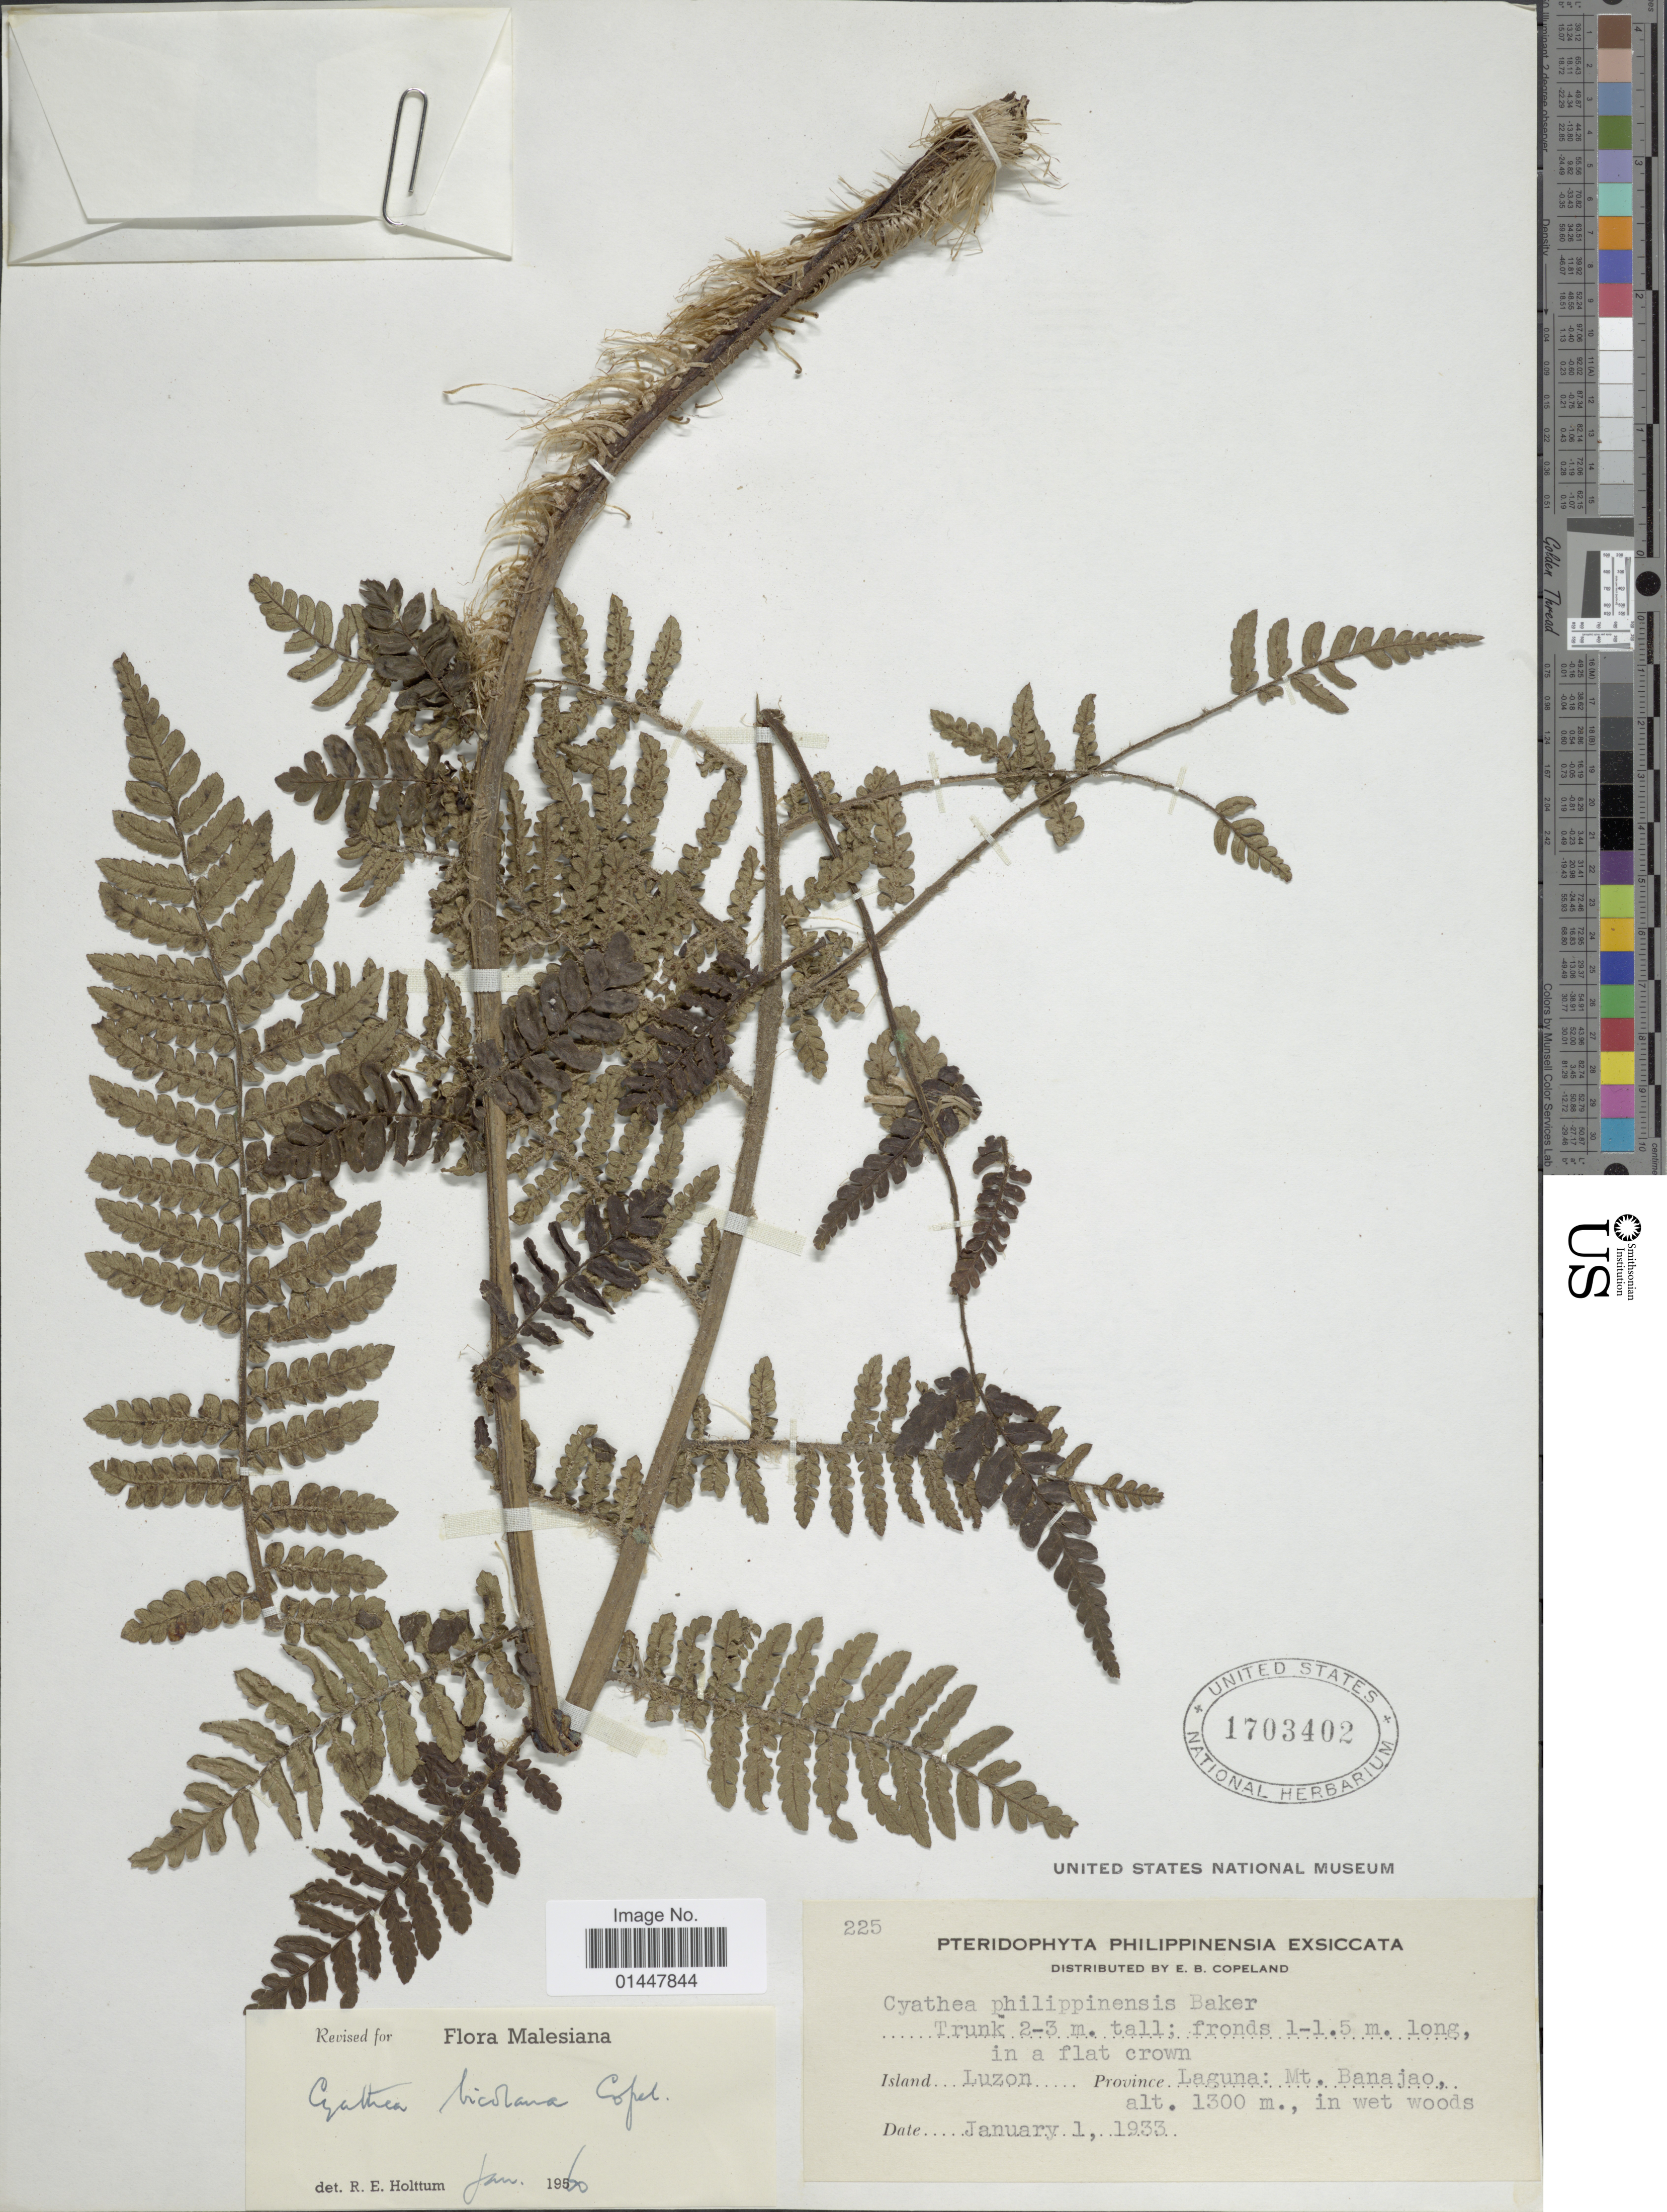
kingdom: Plantae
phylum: Tracheophyta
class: Polypodiopsida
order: Cyatheales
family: Cyatheaceae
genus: Sphaeropteris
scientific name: Sphaeropteris philippinensis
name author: (Baker) R.M. Tryon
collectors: E. B. Copeland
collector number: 225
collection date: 1933-01-01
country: Philippines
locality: Island Luzon, Province Laguna, Mt. Banajao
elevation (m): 1300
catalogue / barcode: US 1703402